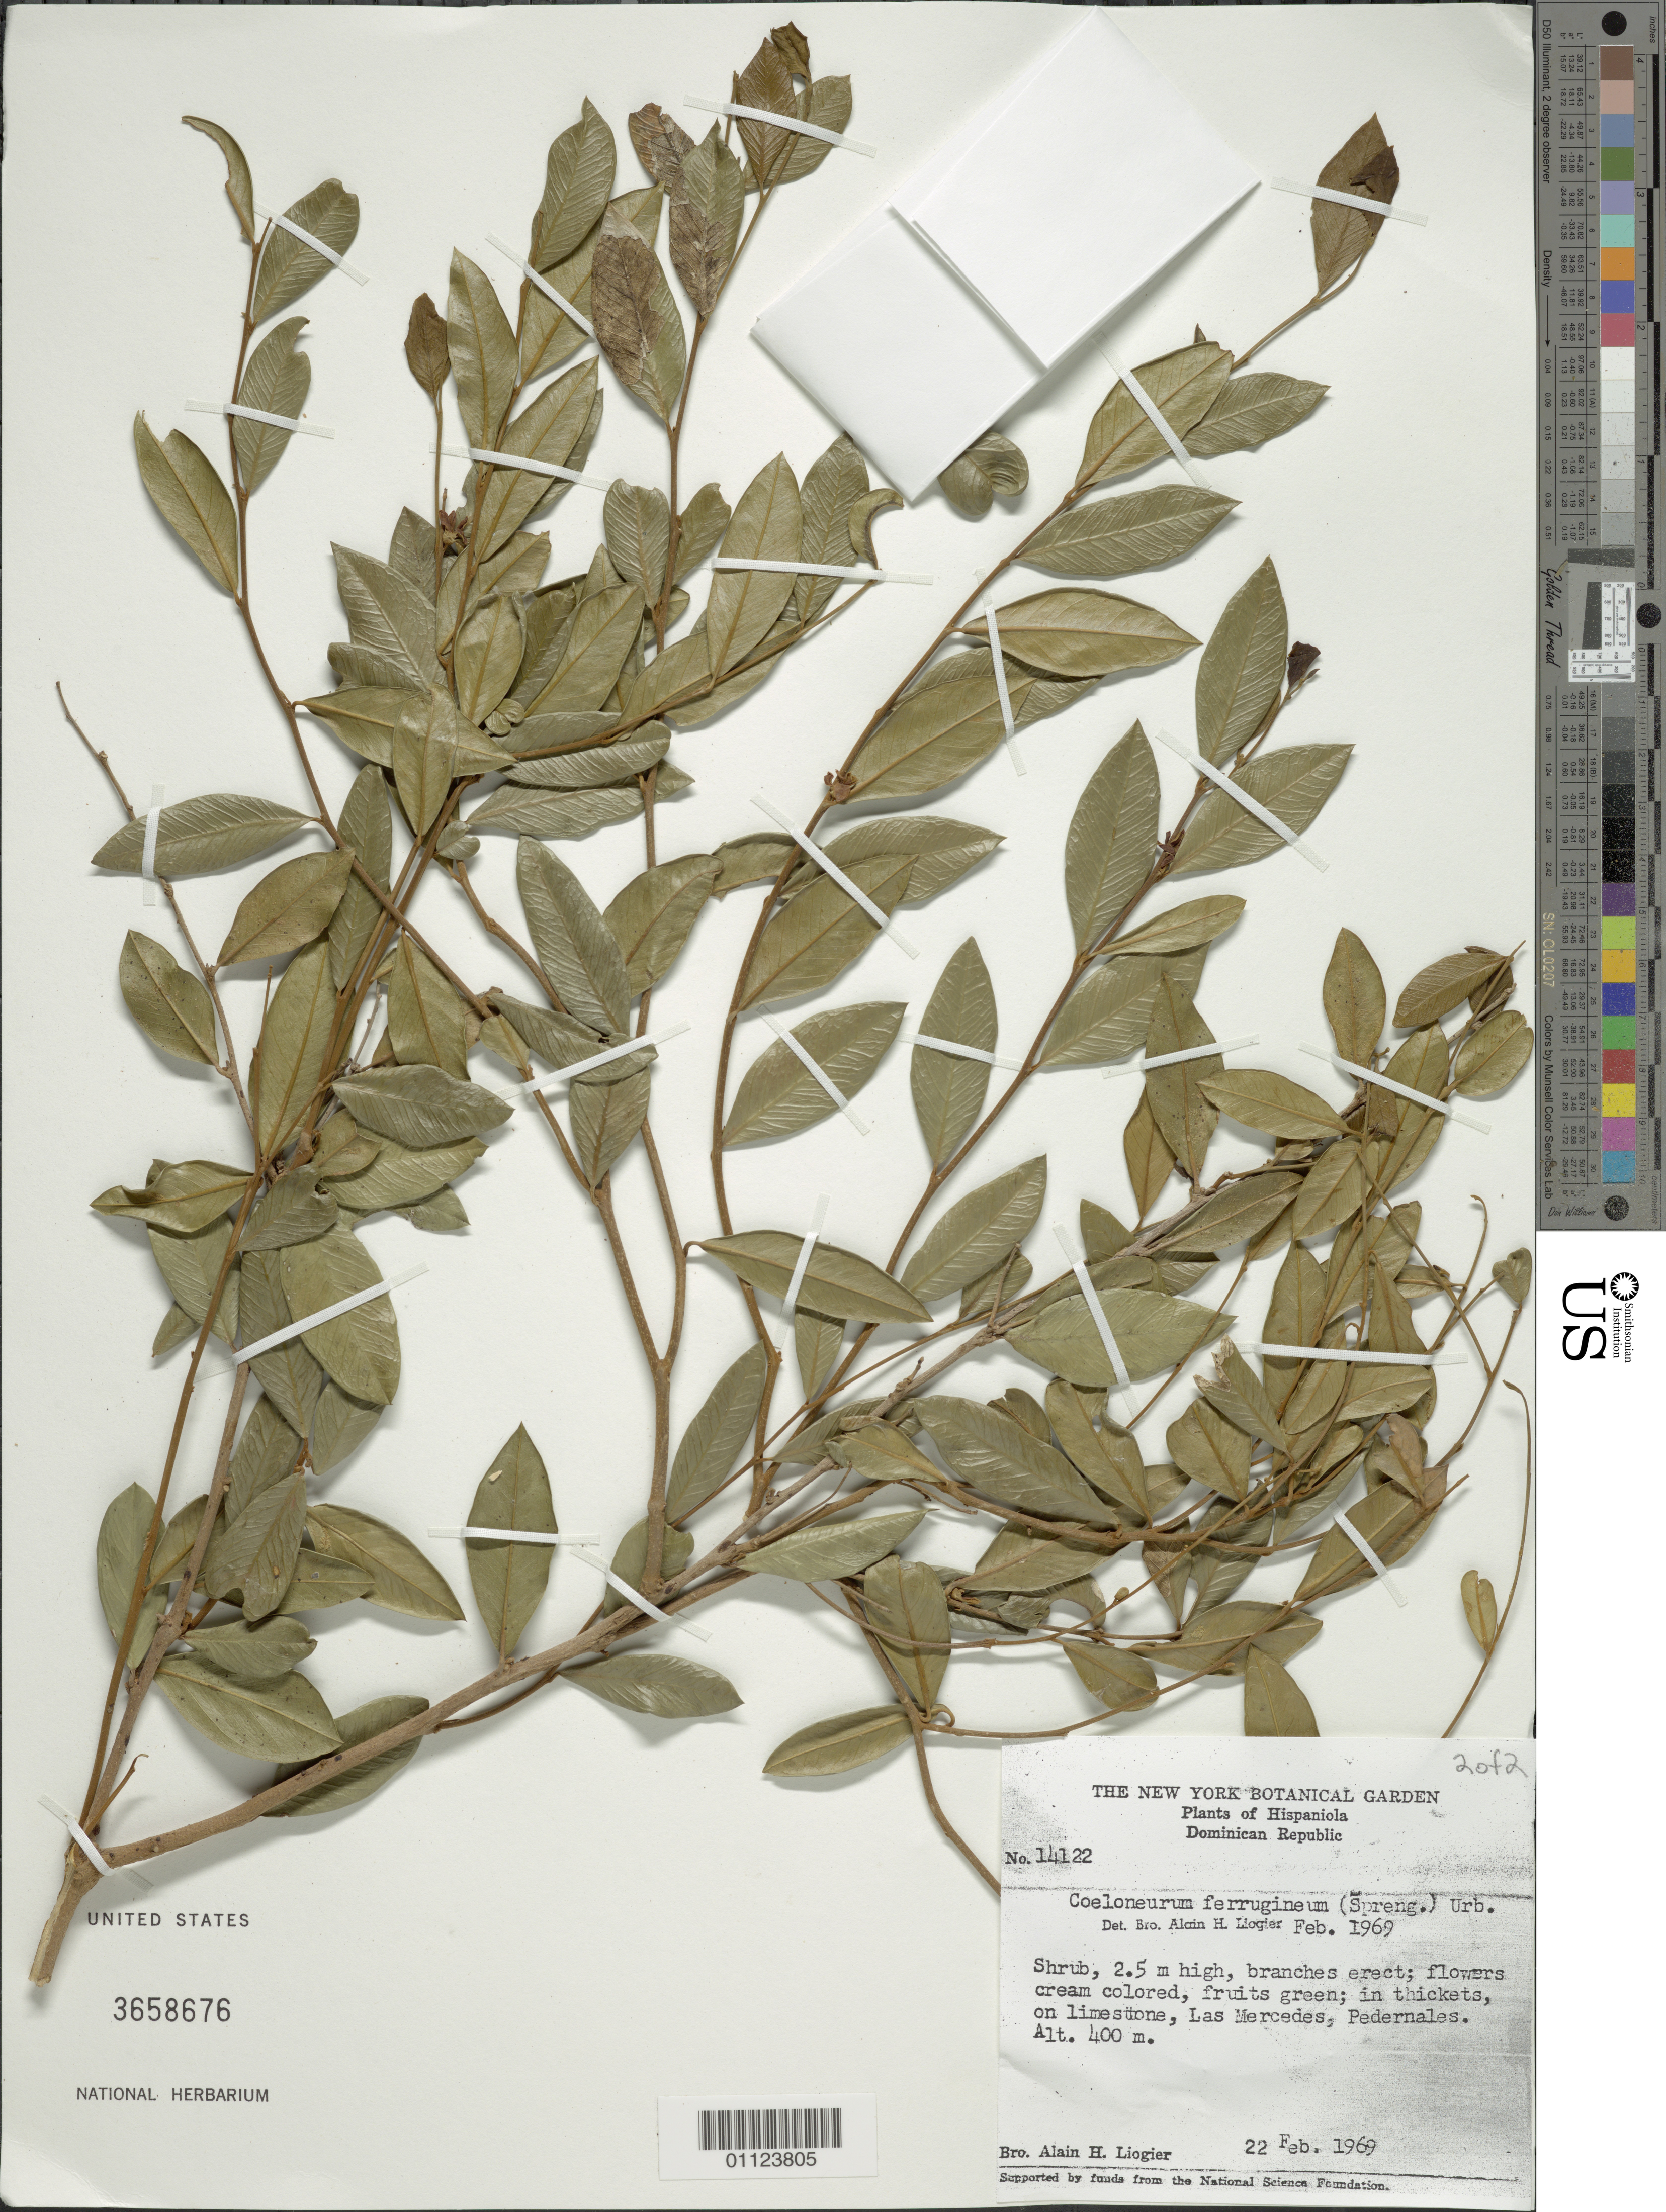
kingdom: Plantae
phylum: Tracheophyta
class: Magnoliopsida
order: Solanales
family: Solanaceae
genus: Coeloneurum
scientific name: Coeloneurum ferrugineum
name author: (Spreng.) Urb.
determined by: Liogier, Alain H.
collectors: A. H. Liogier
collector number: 14122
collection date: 1969-02-22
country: Dominican Republic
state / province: Pedernales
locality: Las Mercedes, Pedernales.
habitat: In thickets on limestone.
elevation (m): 400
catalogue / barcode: US 3658676